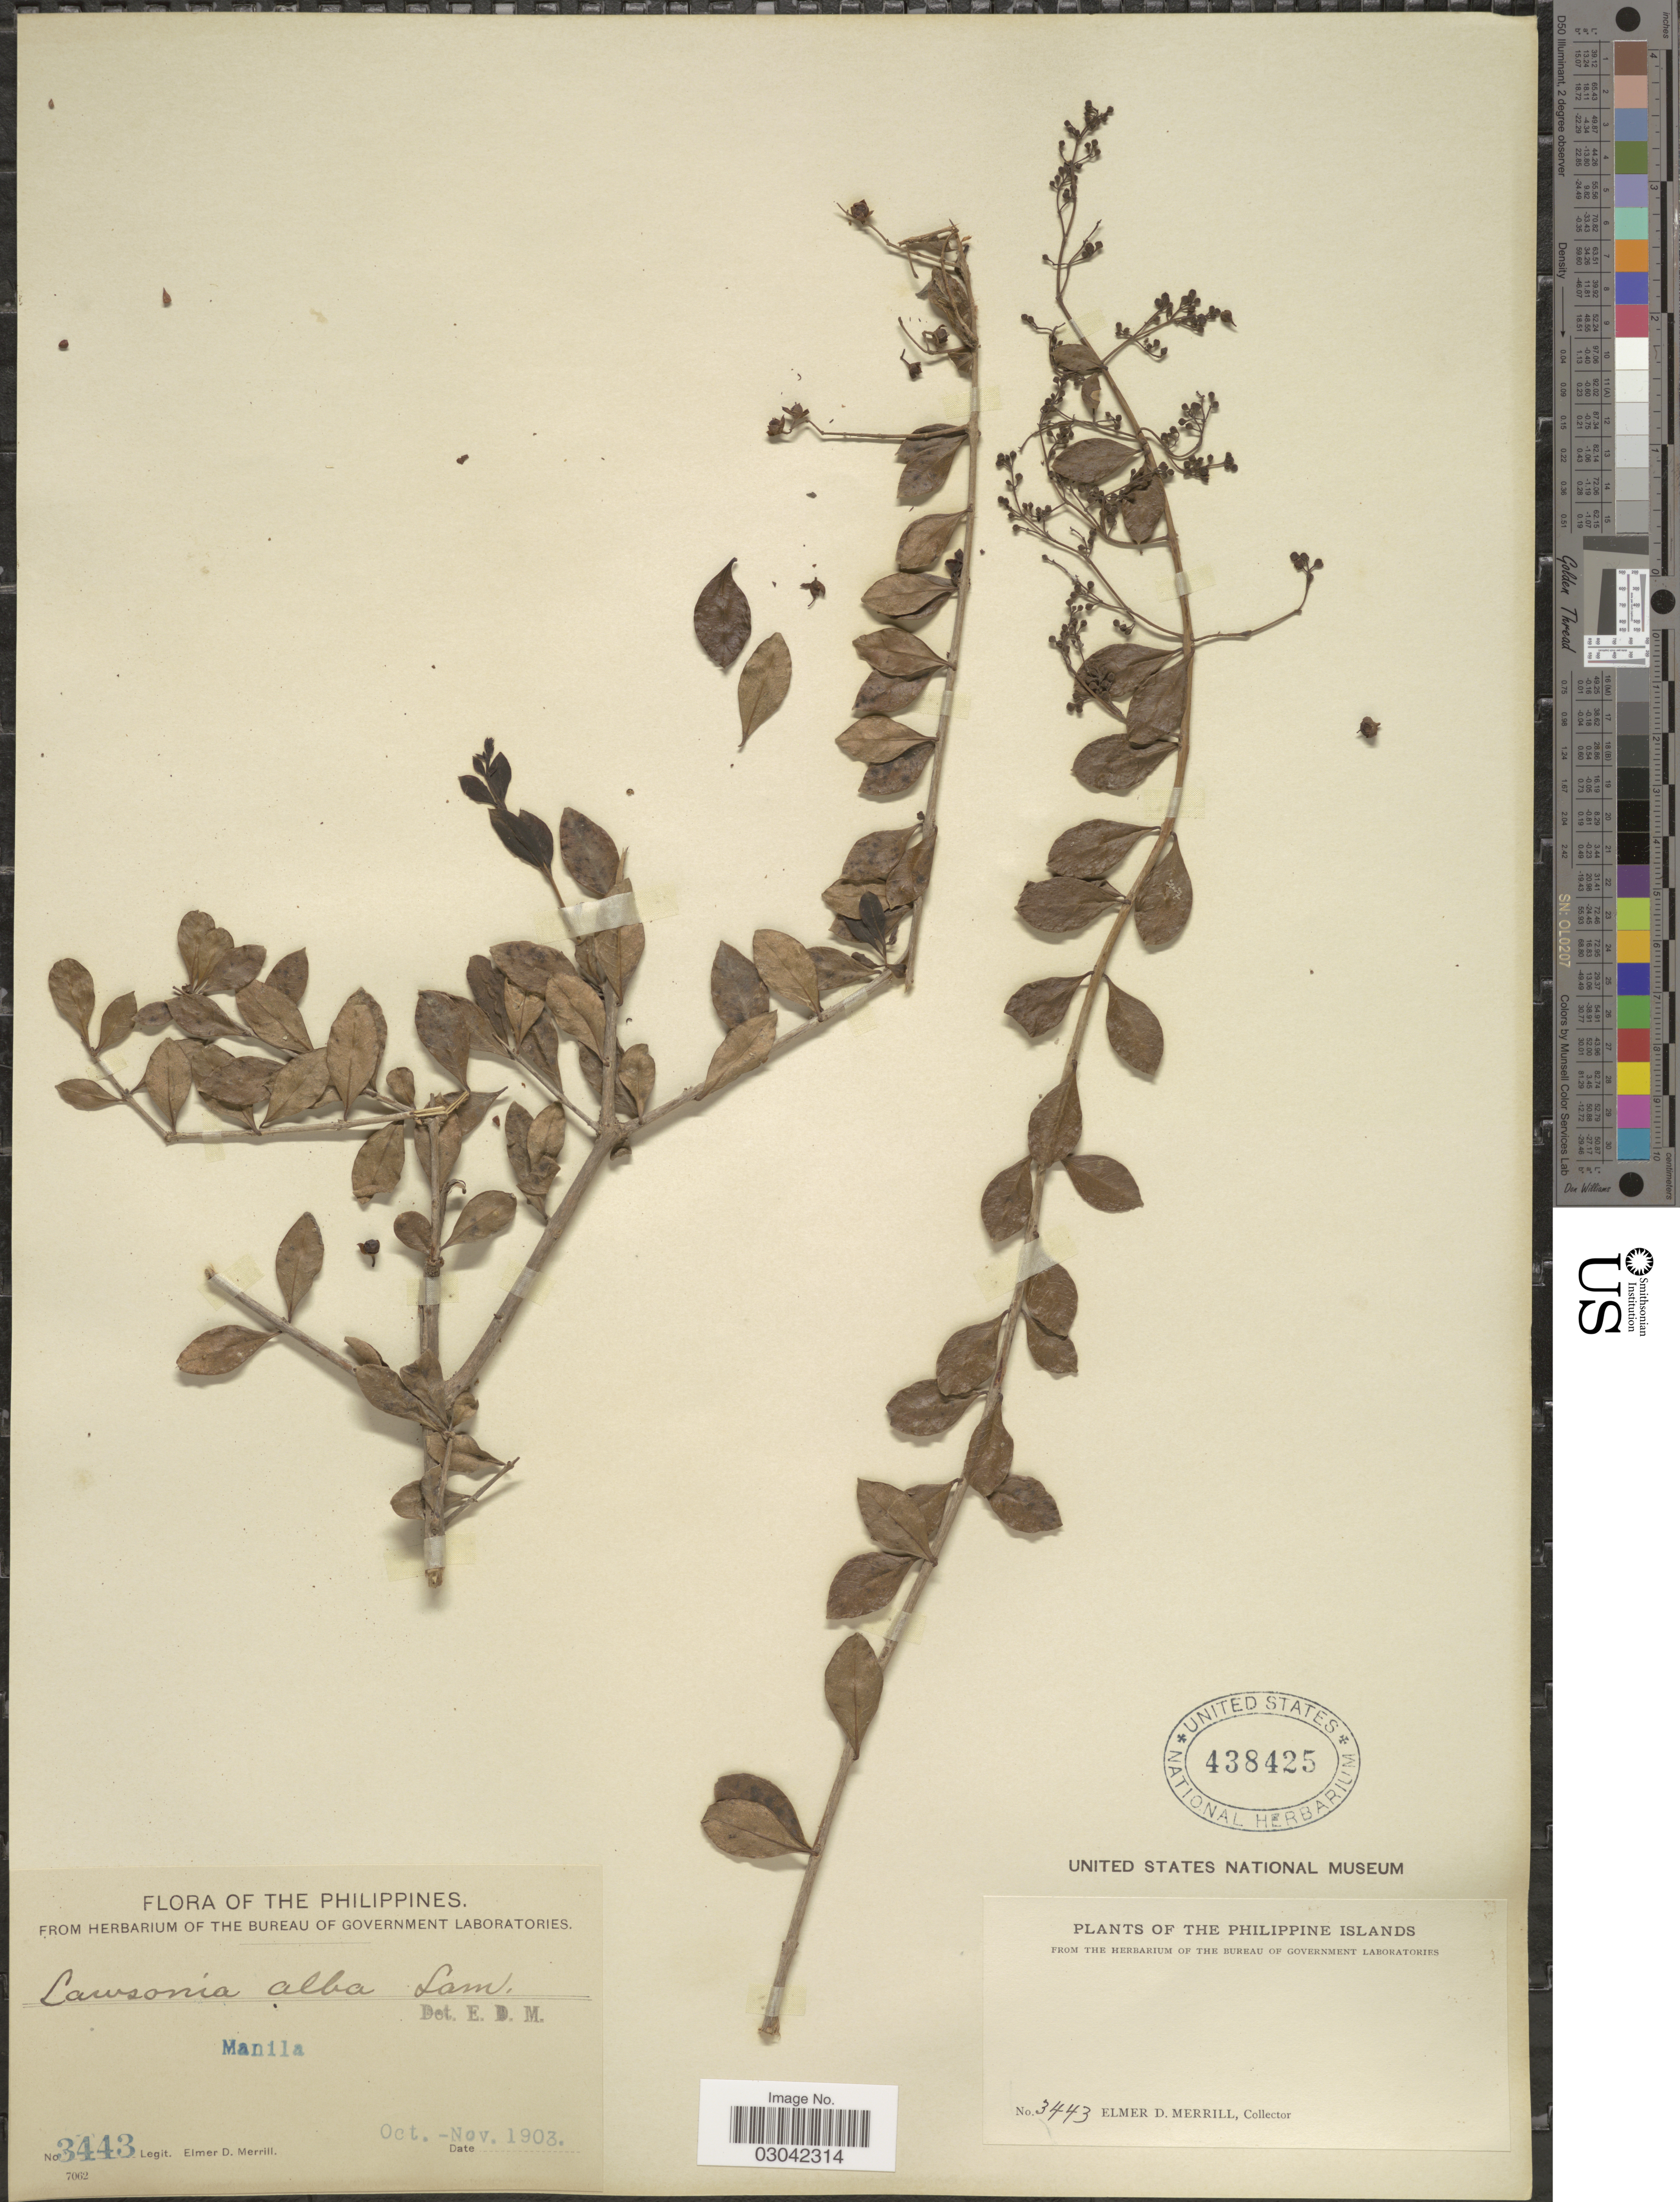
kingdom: Plantae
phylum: Tracheophyta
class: Magnoliopsida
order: Myrtales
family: Lythraceae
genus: Lawsonia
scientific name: Lawsonia inermis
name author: L.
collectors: E. D. Merrill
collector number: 3443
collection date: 1903-10/1903-11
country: Philippines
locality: Manila.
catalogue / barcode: US 438425